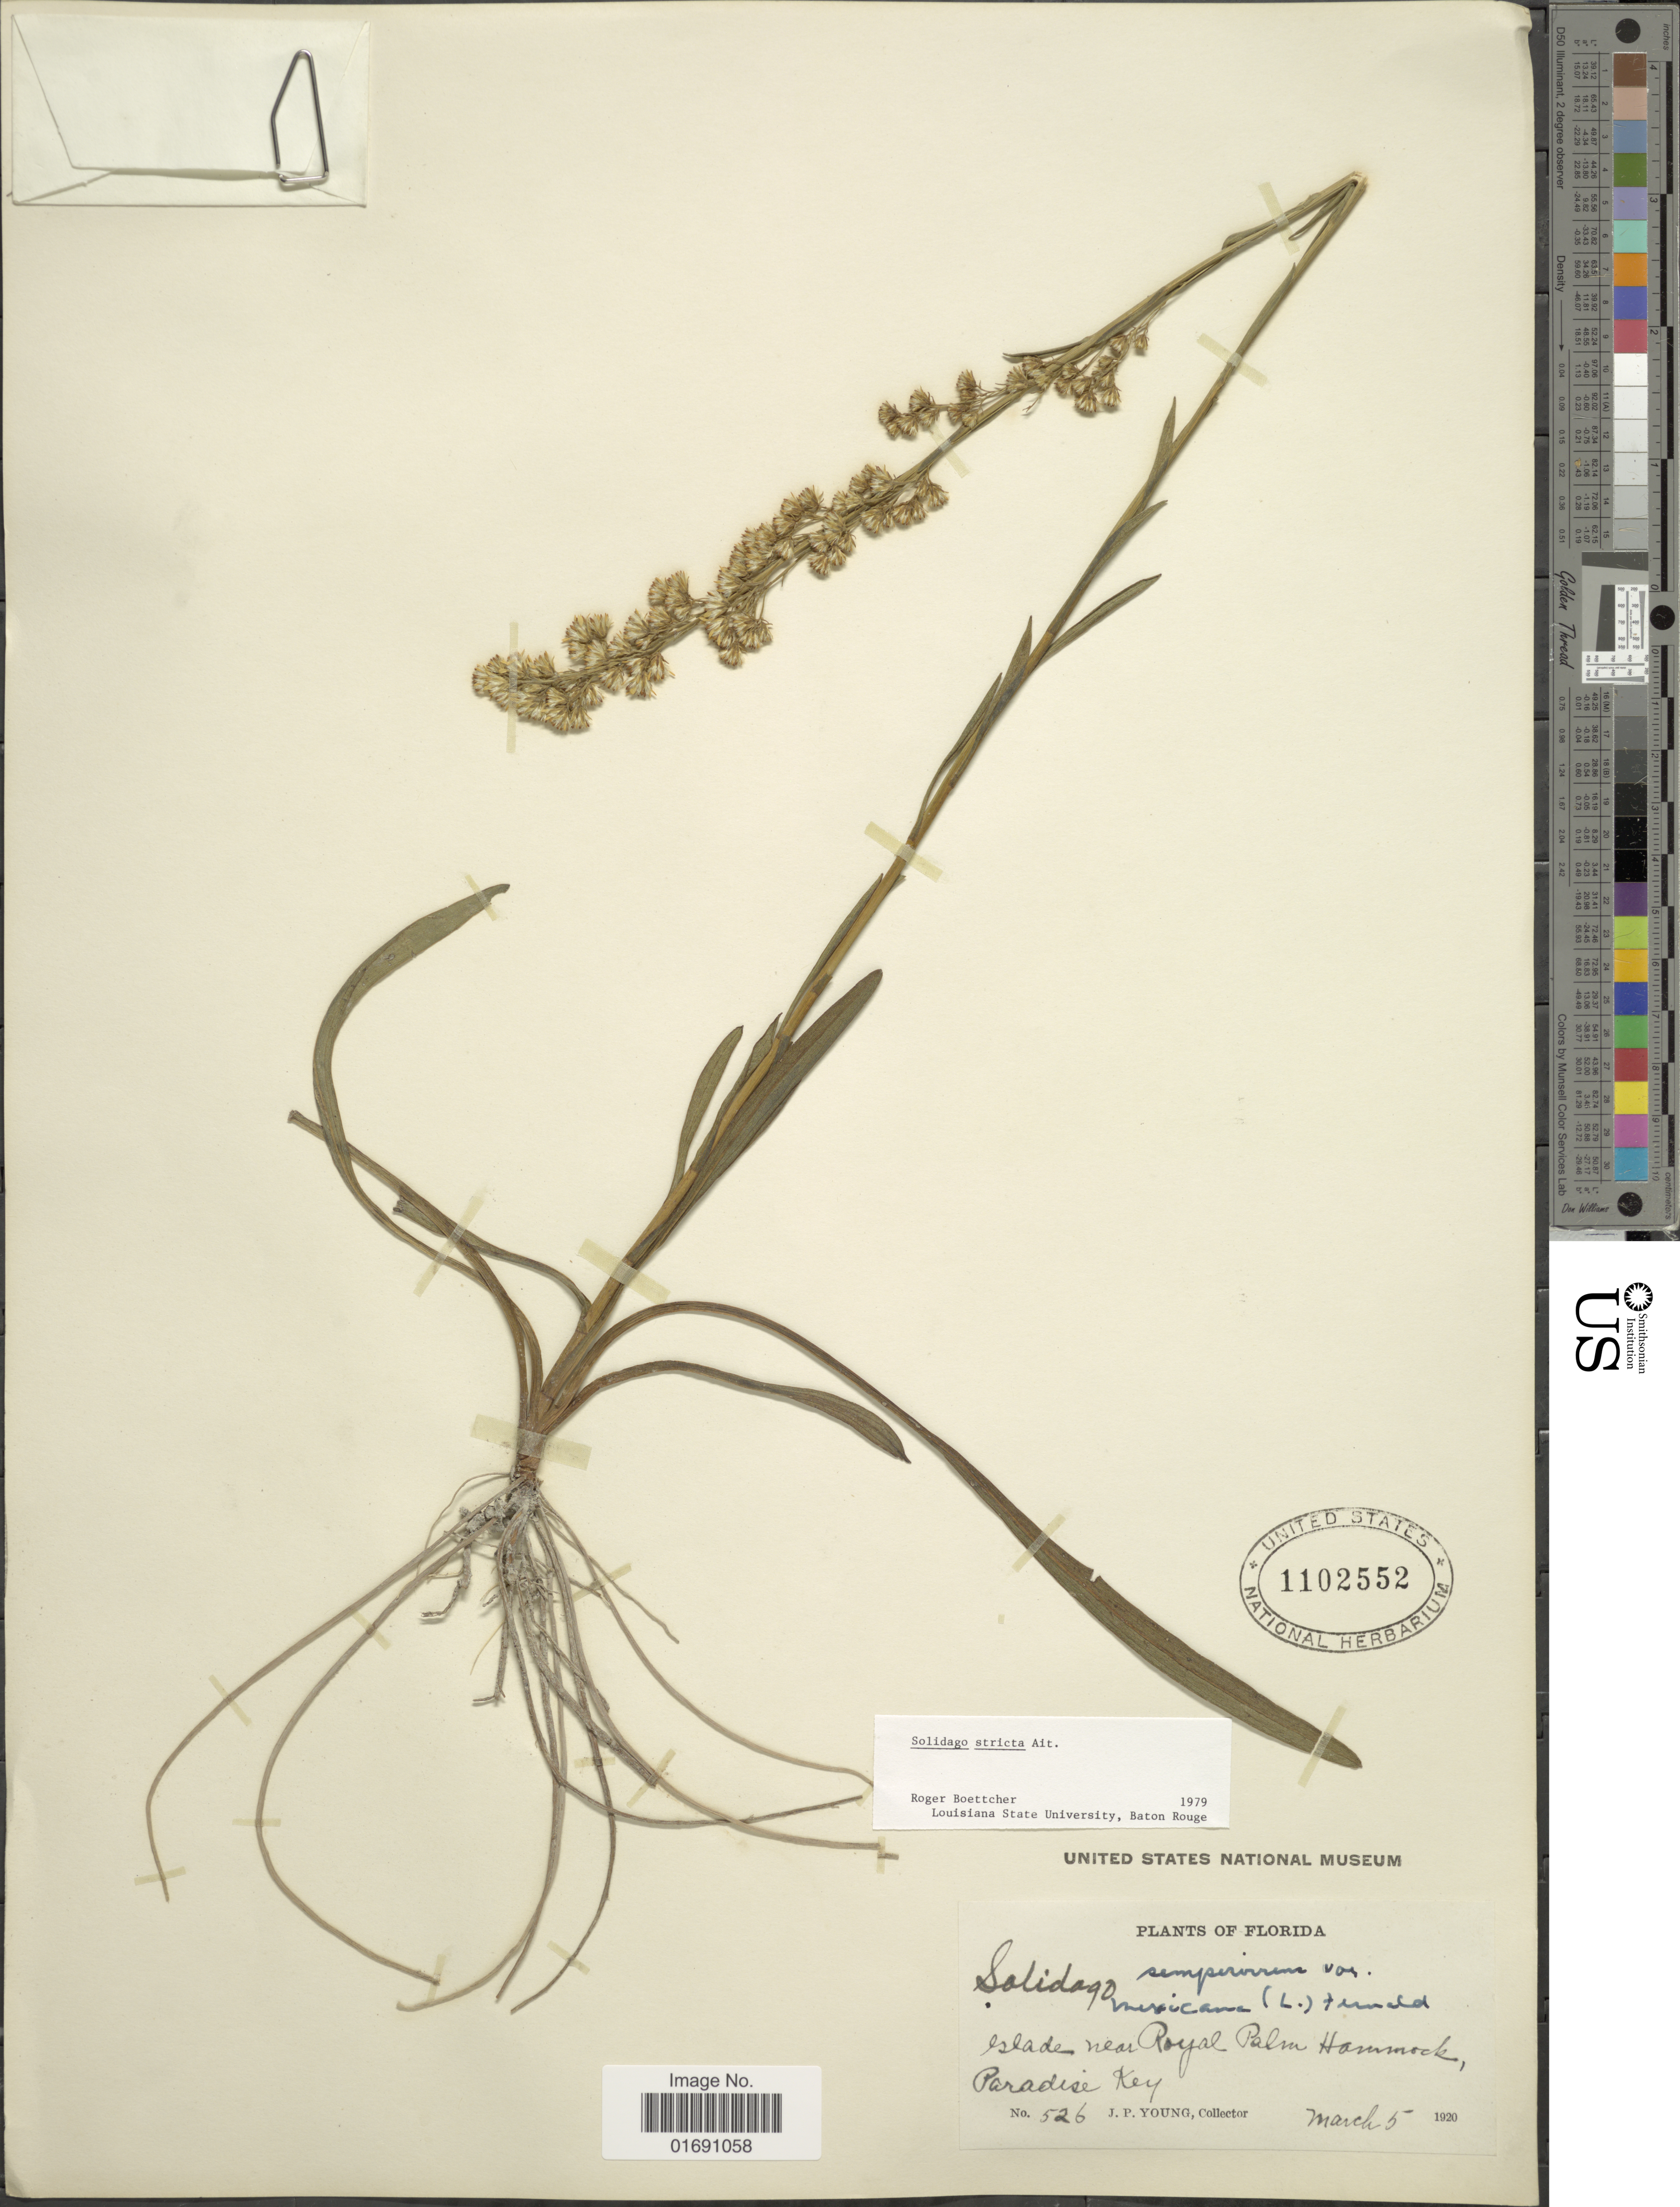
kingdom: Plantae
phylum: Tracheophyta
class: Magnoliopsida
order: Asterales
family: Asteraceae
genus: Solidago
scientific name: Solidago stricta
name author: Aiton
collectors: J. P. Young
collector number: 526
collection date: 1920-03-05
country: United States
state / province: Florida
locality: Glade near Royal Pal Hammock, Paradise Key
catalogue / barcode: US 1102552